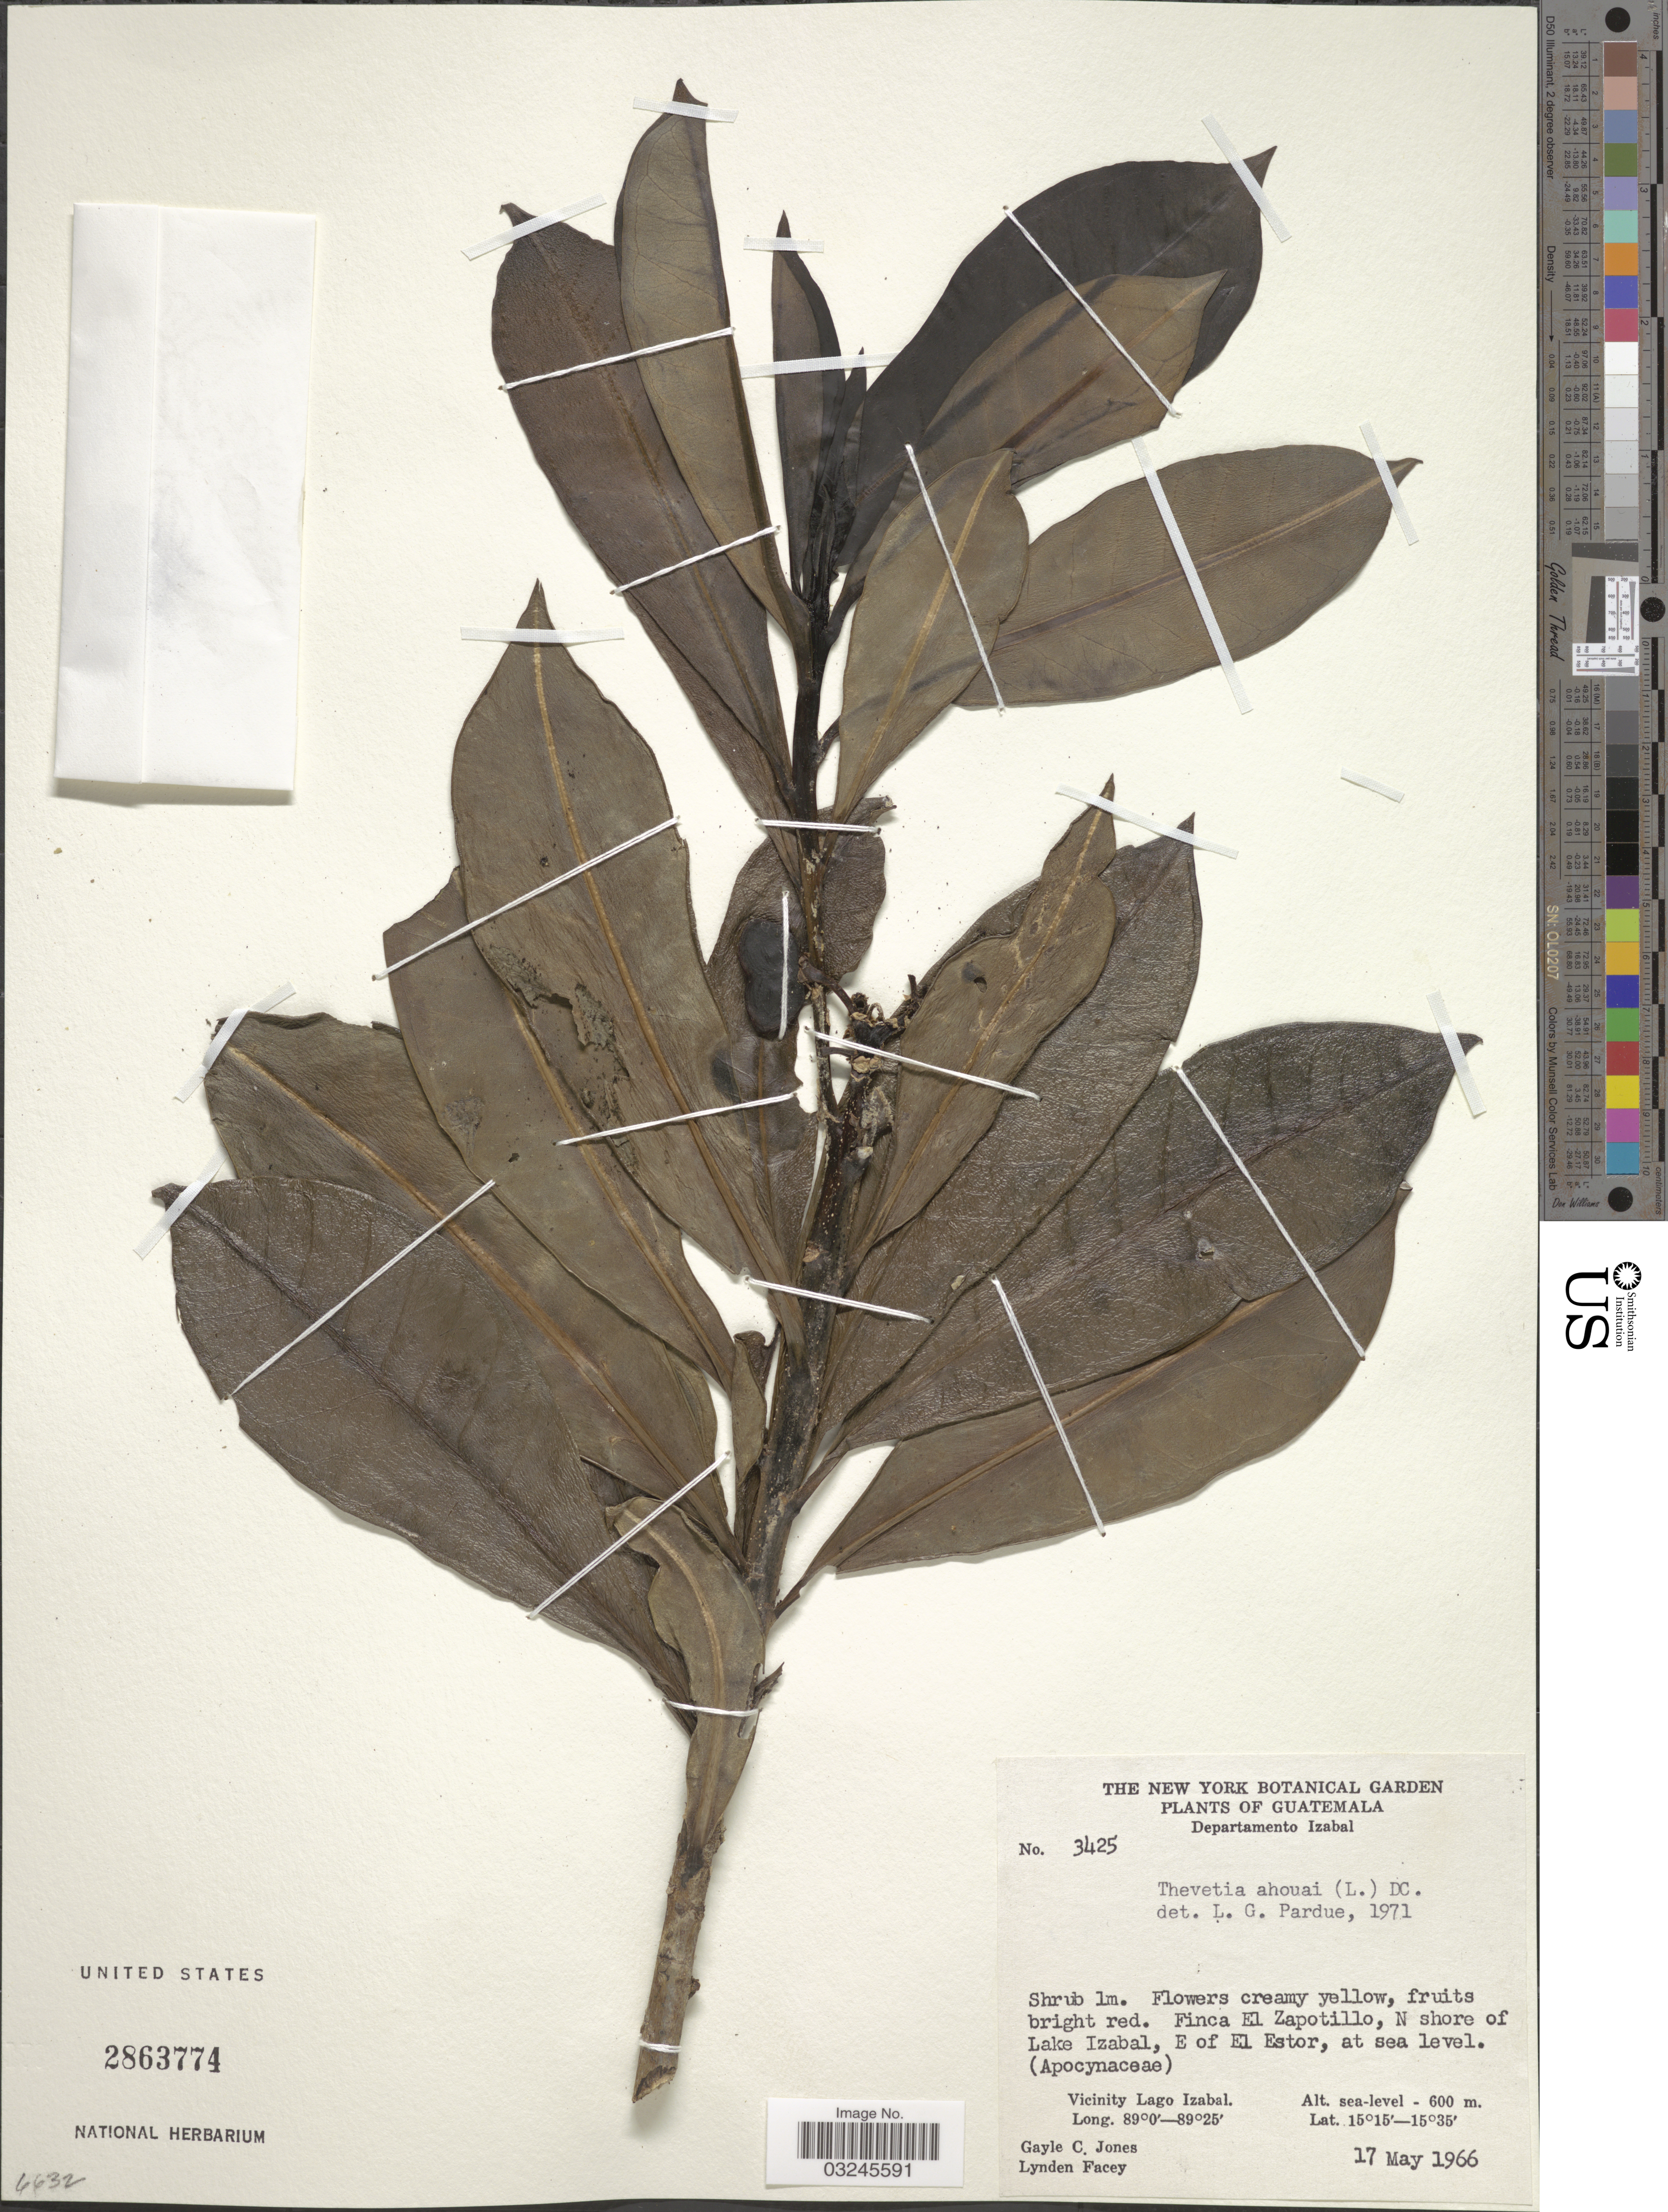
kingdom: Plantae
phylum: Tracheophyta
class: Magnoliopsida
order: Gentianales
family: Apocynaceae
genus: Thevetia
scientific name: Thevetia ahouai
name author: (L.) A. DC.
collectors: G. C. Jones & L. Facey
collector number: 3425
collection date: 1966-05-17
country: Guatemala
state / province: Izabal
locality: Departamento Izabal. Finca El Zapotillo, N shore of Lake Izabal, E of El Estor. Vicinity Lago Izabal.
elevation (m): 0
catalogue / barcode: US 2863774